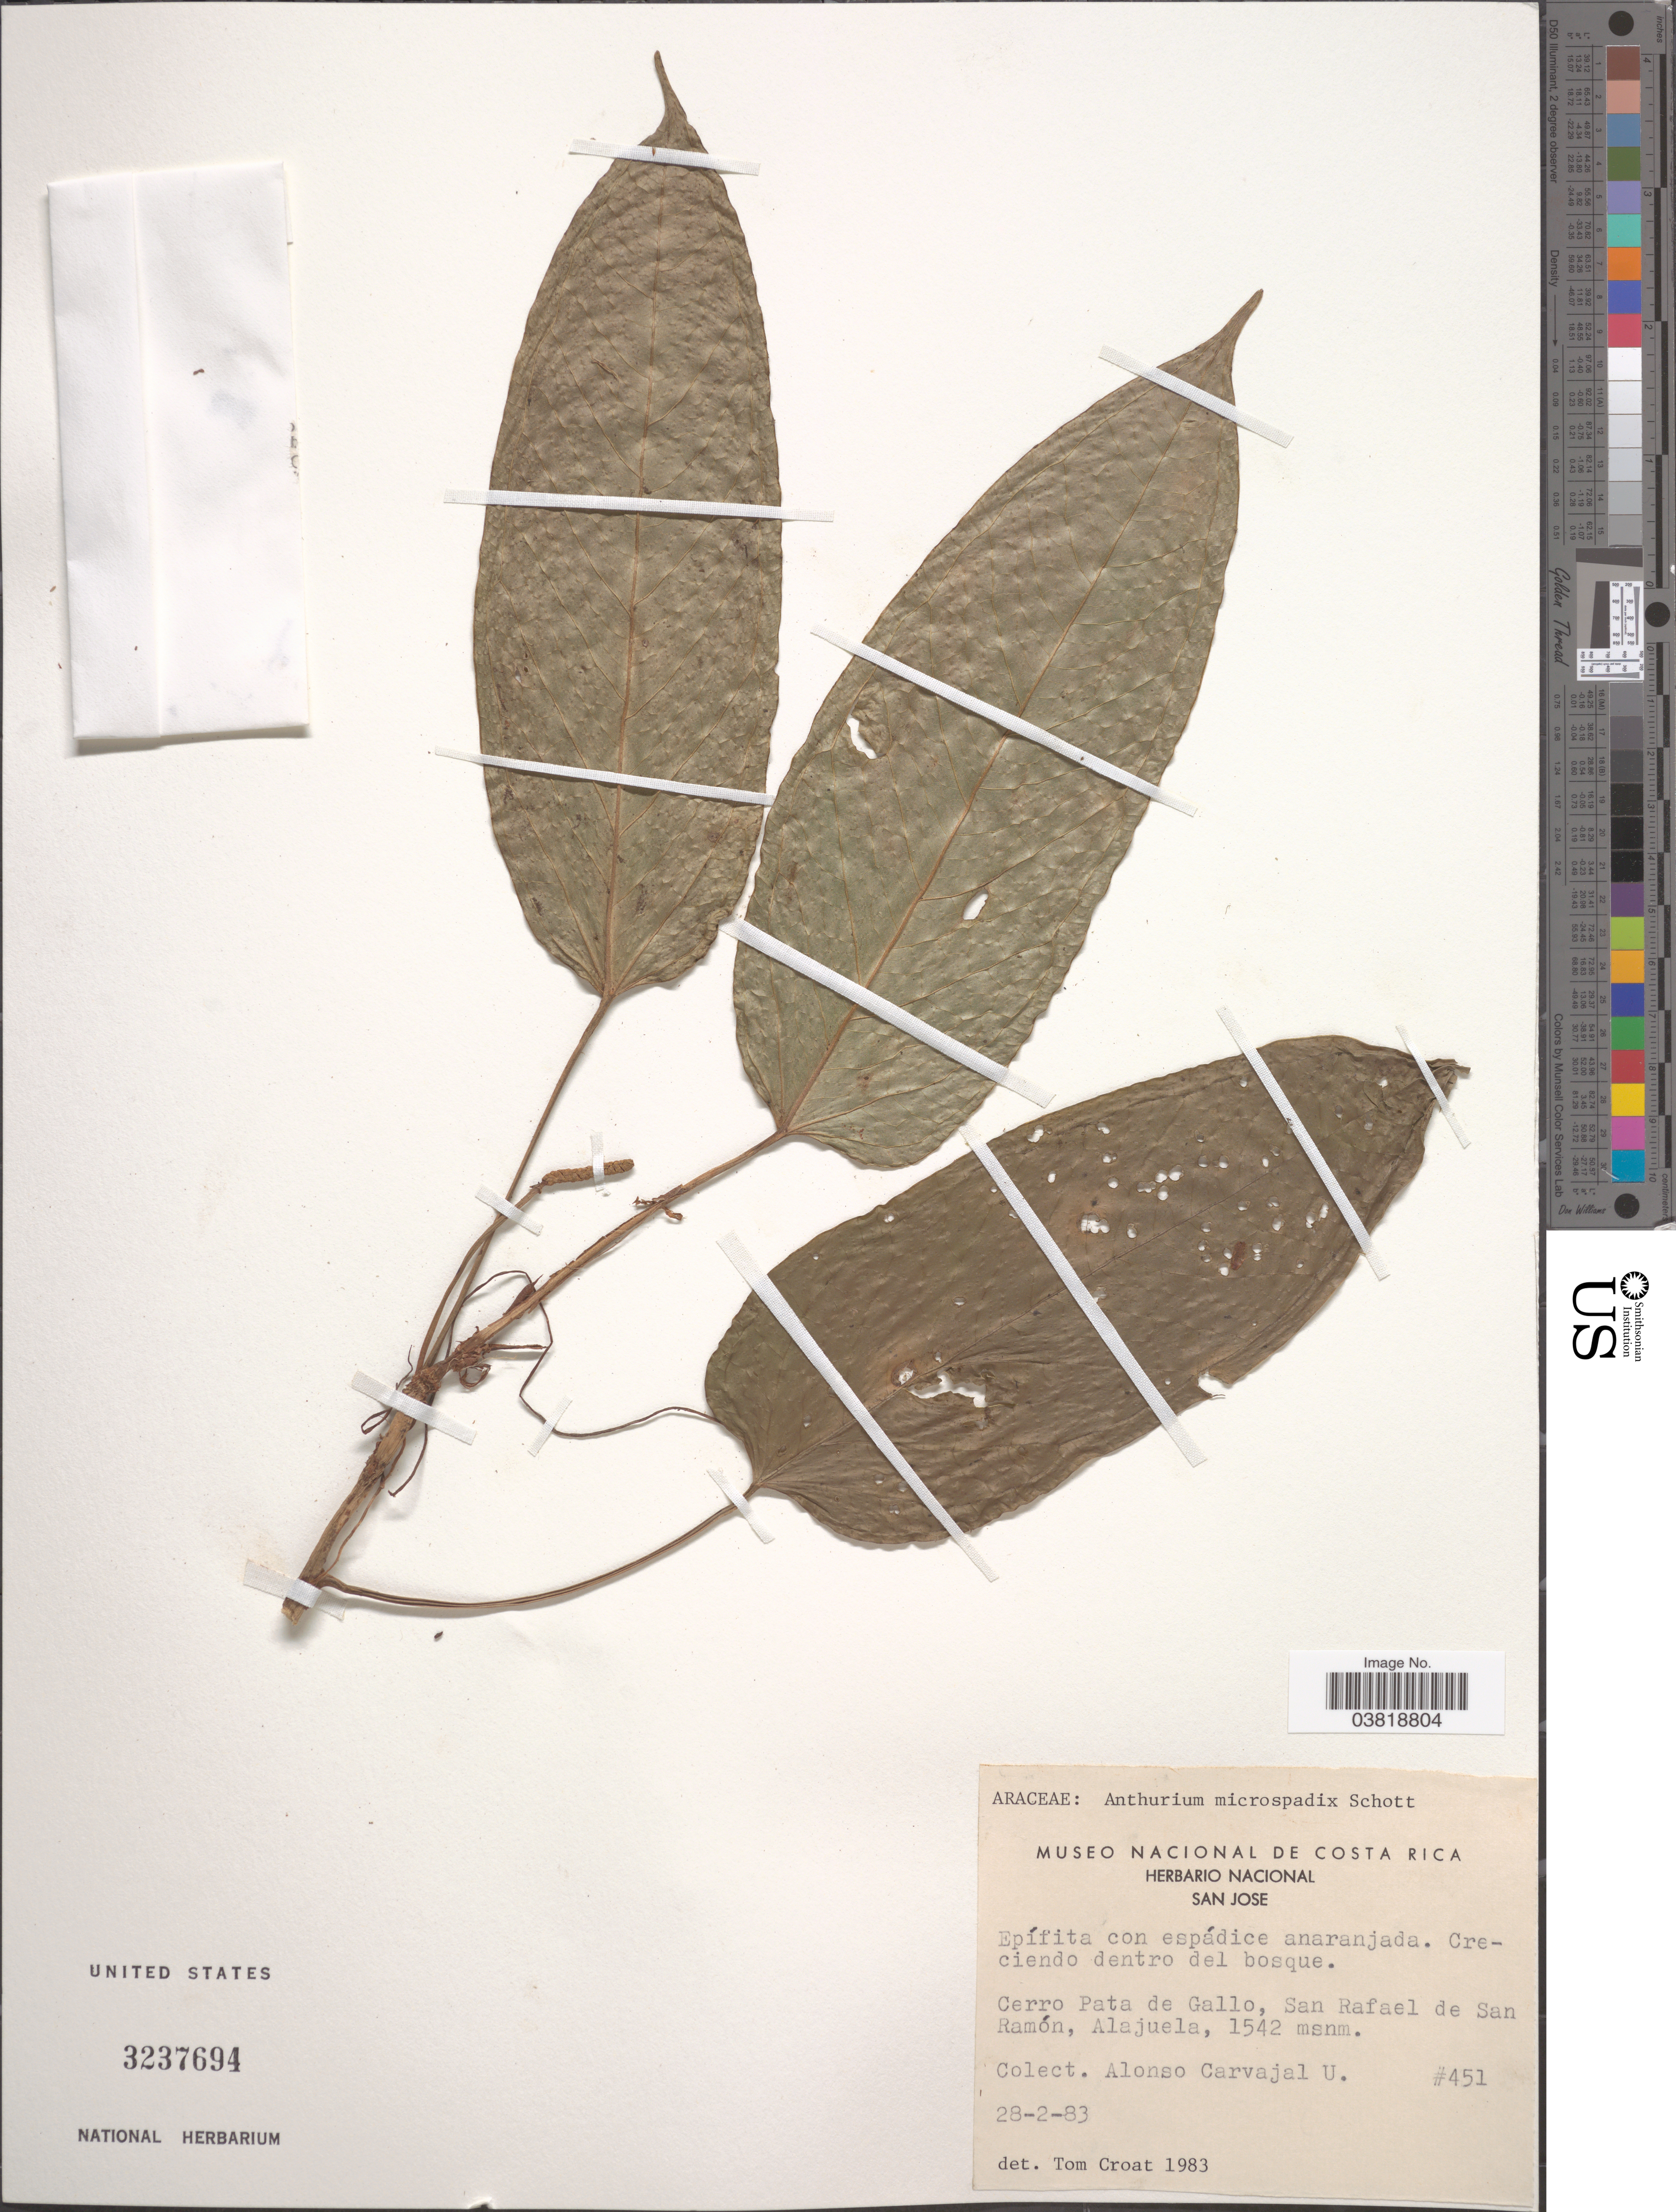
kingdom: Plantae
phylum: Tracheophyta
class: Liliopsida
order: Alismatales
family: Araceae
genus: Anthurium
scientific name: Anthurium microspadix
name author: Schott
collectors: A. Carvajal U.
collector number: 451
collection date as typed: Transcribed d/m/y: 28/2/83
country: Costa Rica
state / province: Alajuela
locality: Cerro Pata de Gallo, San Rafael de San Ramón.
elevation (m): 1542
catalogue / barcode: US 3237694